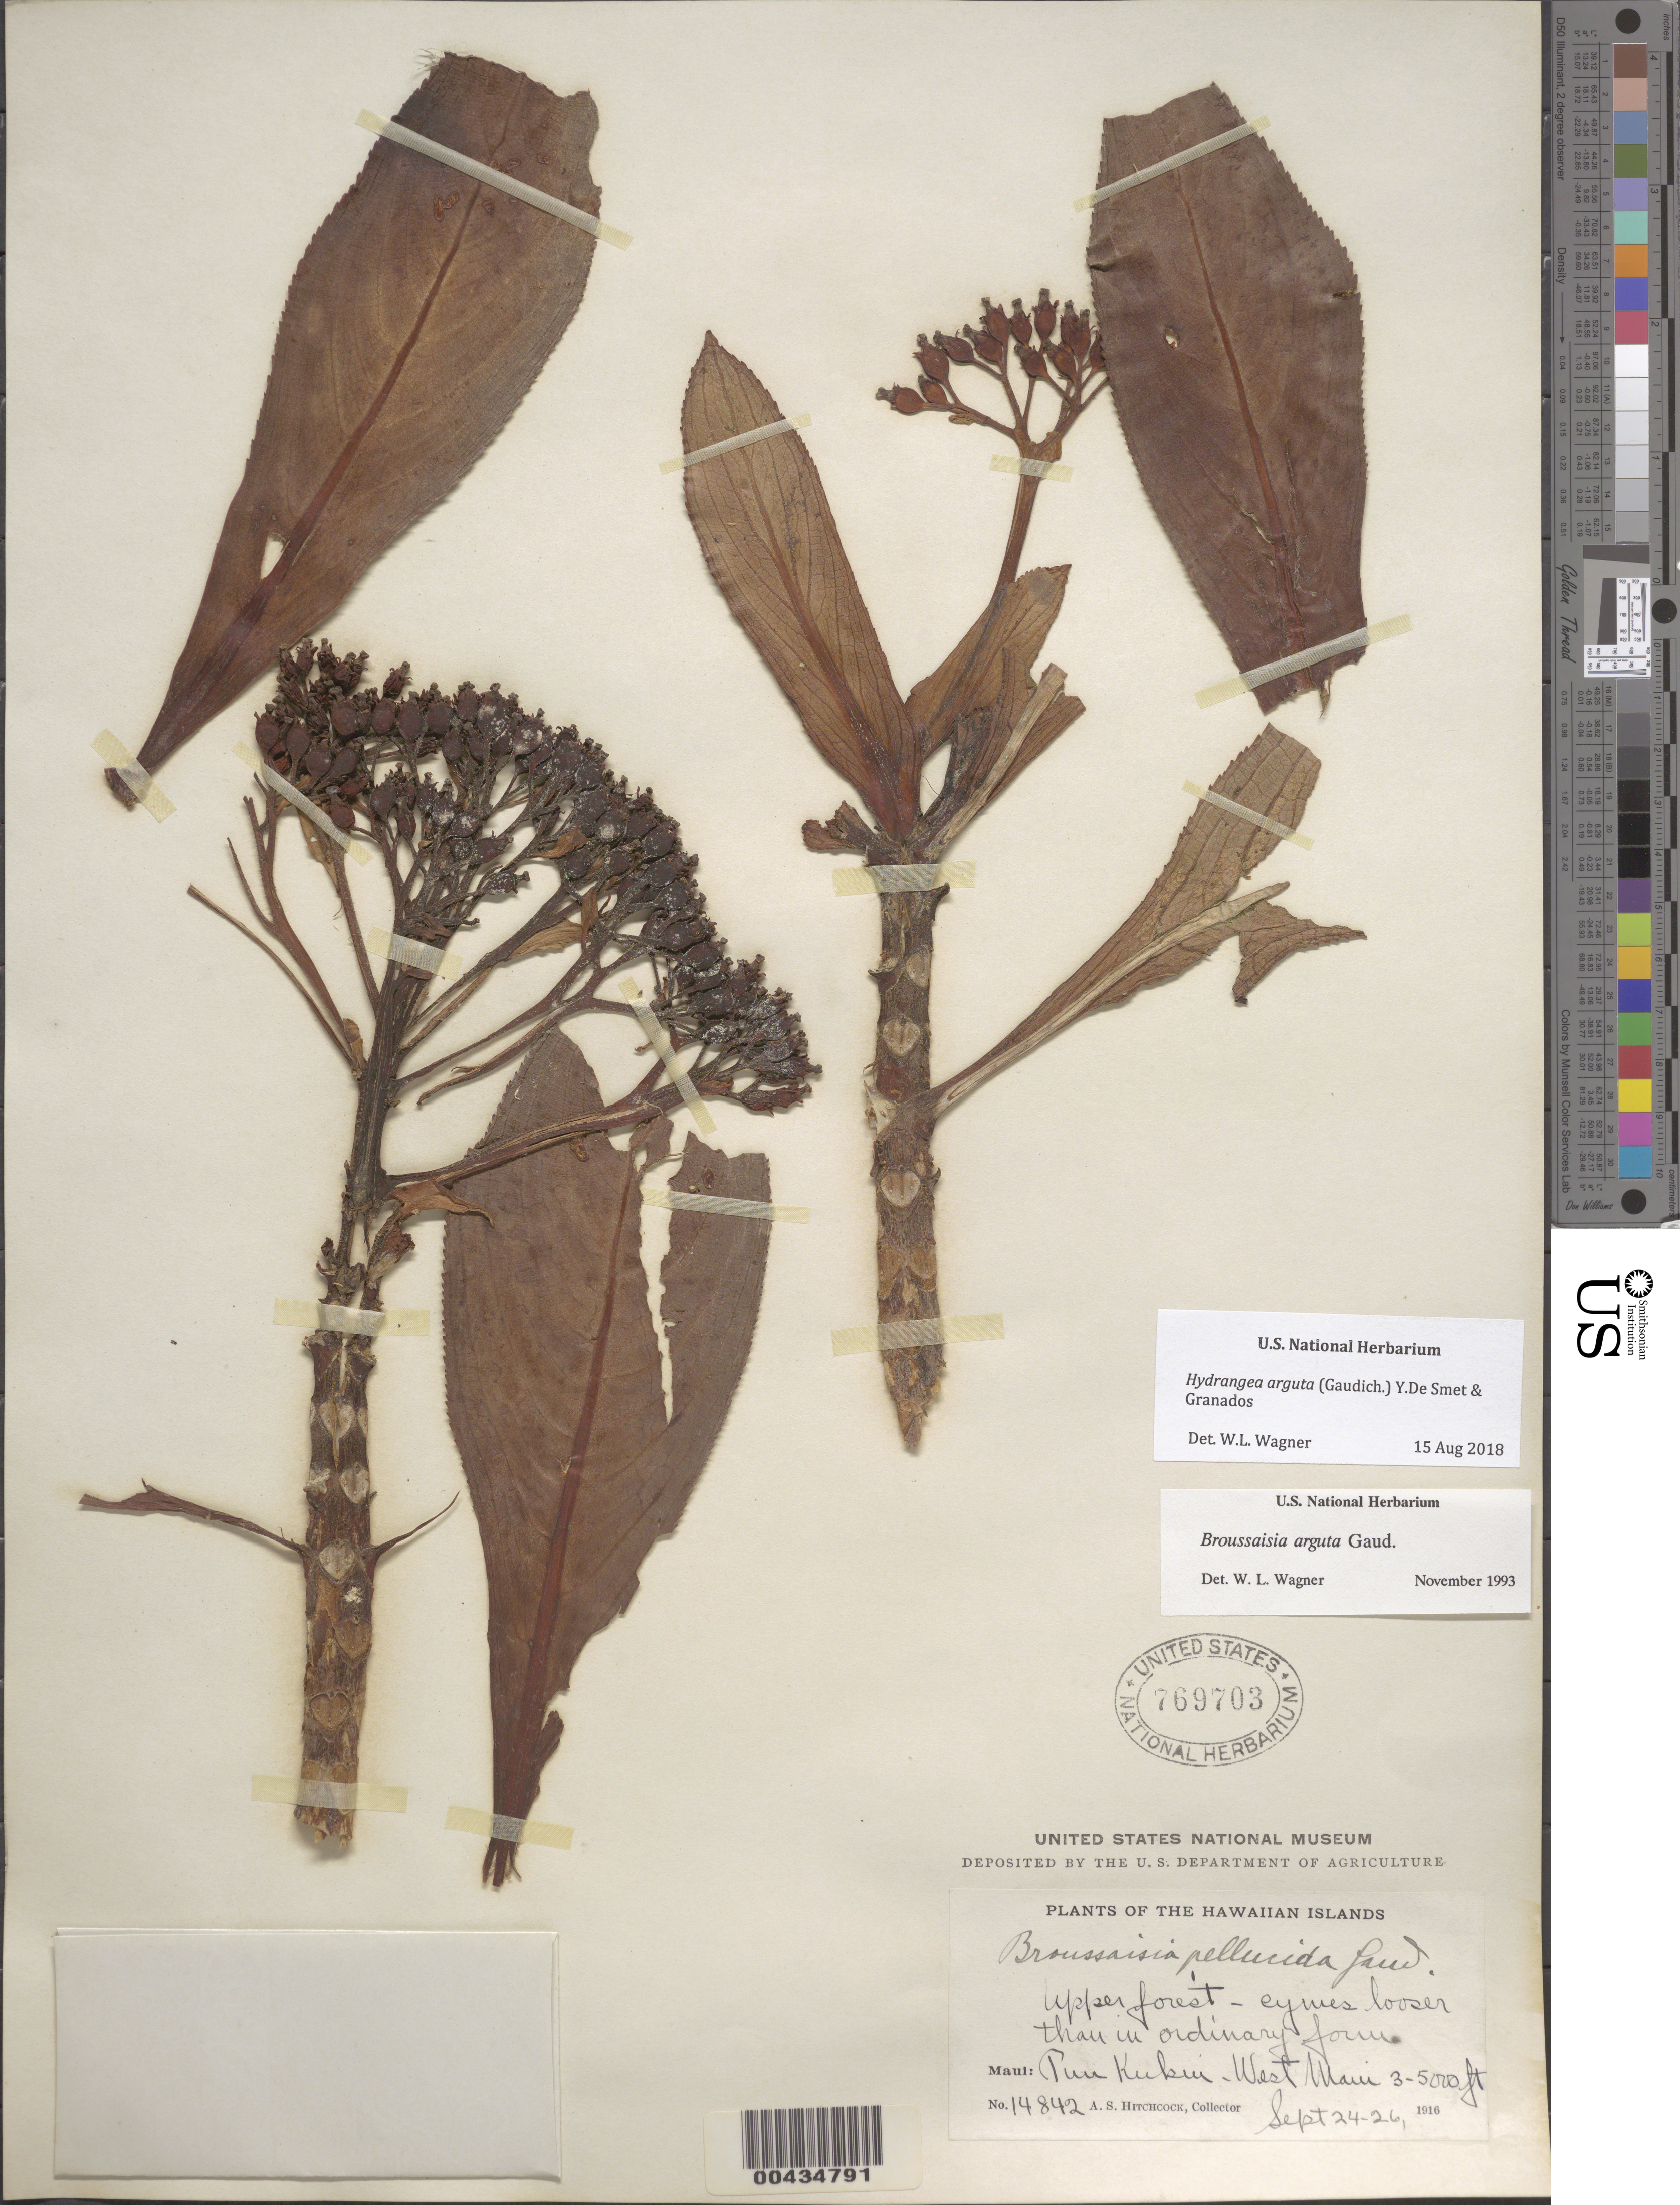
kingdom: Plantae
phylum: Tracheophyta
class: Magnoliopsida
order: Cornales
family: Hydrangeaceae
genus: Hydrangea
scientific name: Hydrangea arguta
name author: (Gaudich.) Y. De Smet & C. Granados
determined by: Wagner, W. L., (BOT), Smithsonian Institution - National Museum of Natural History (UNITED STATES)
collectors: A. S. Hitchcock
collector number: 14842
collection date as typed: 24 Sep 1916 to 26 Sep 1916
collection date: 1916-09-24/1916-09-26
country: United States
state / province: Hawaii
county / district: Maui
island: Maui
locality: Puu Kukui, West Maui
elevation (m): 914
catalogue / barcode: US 769703